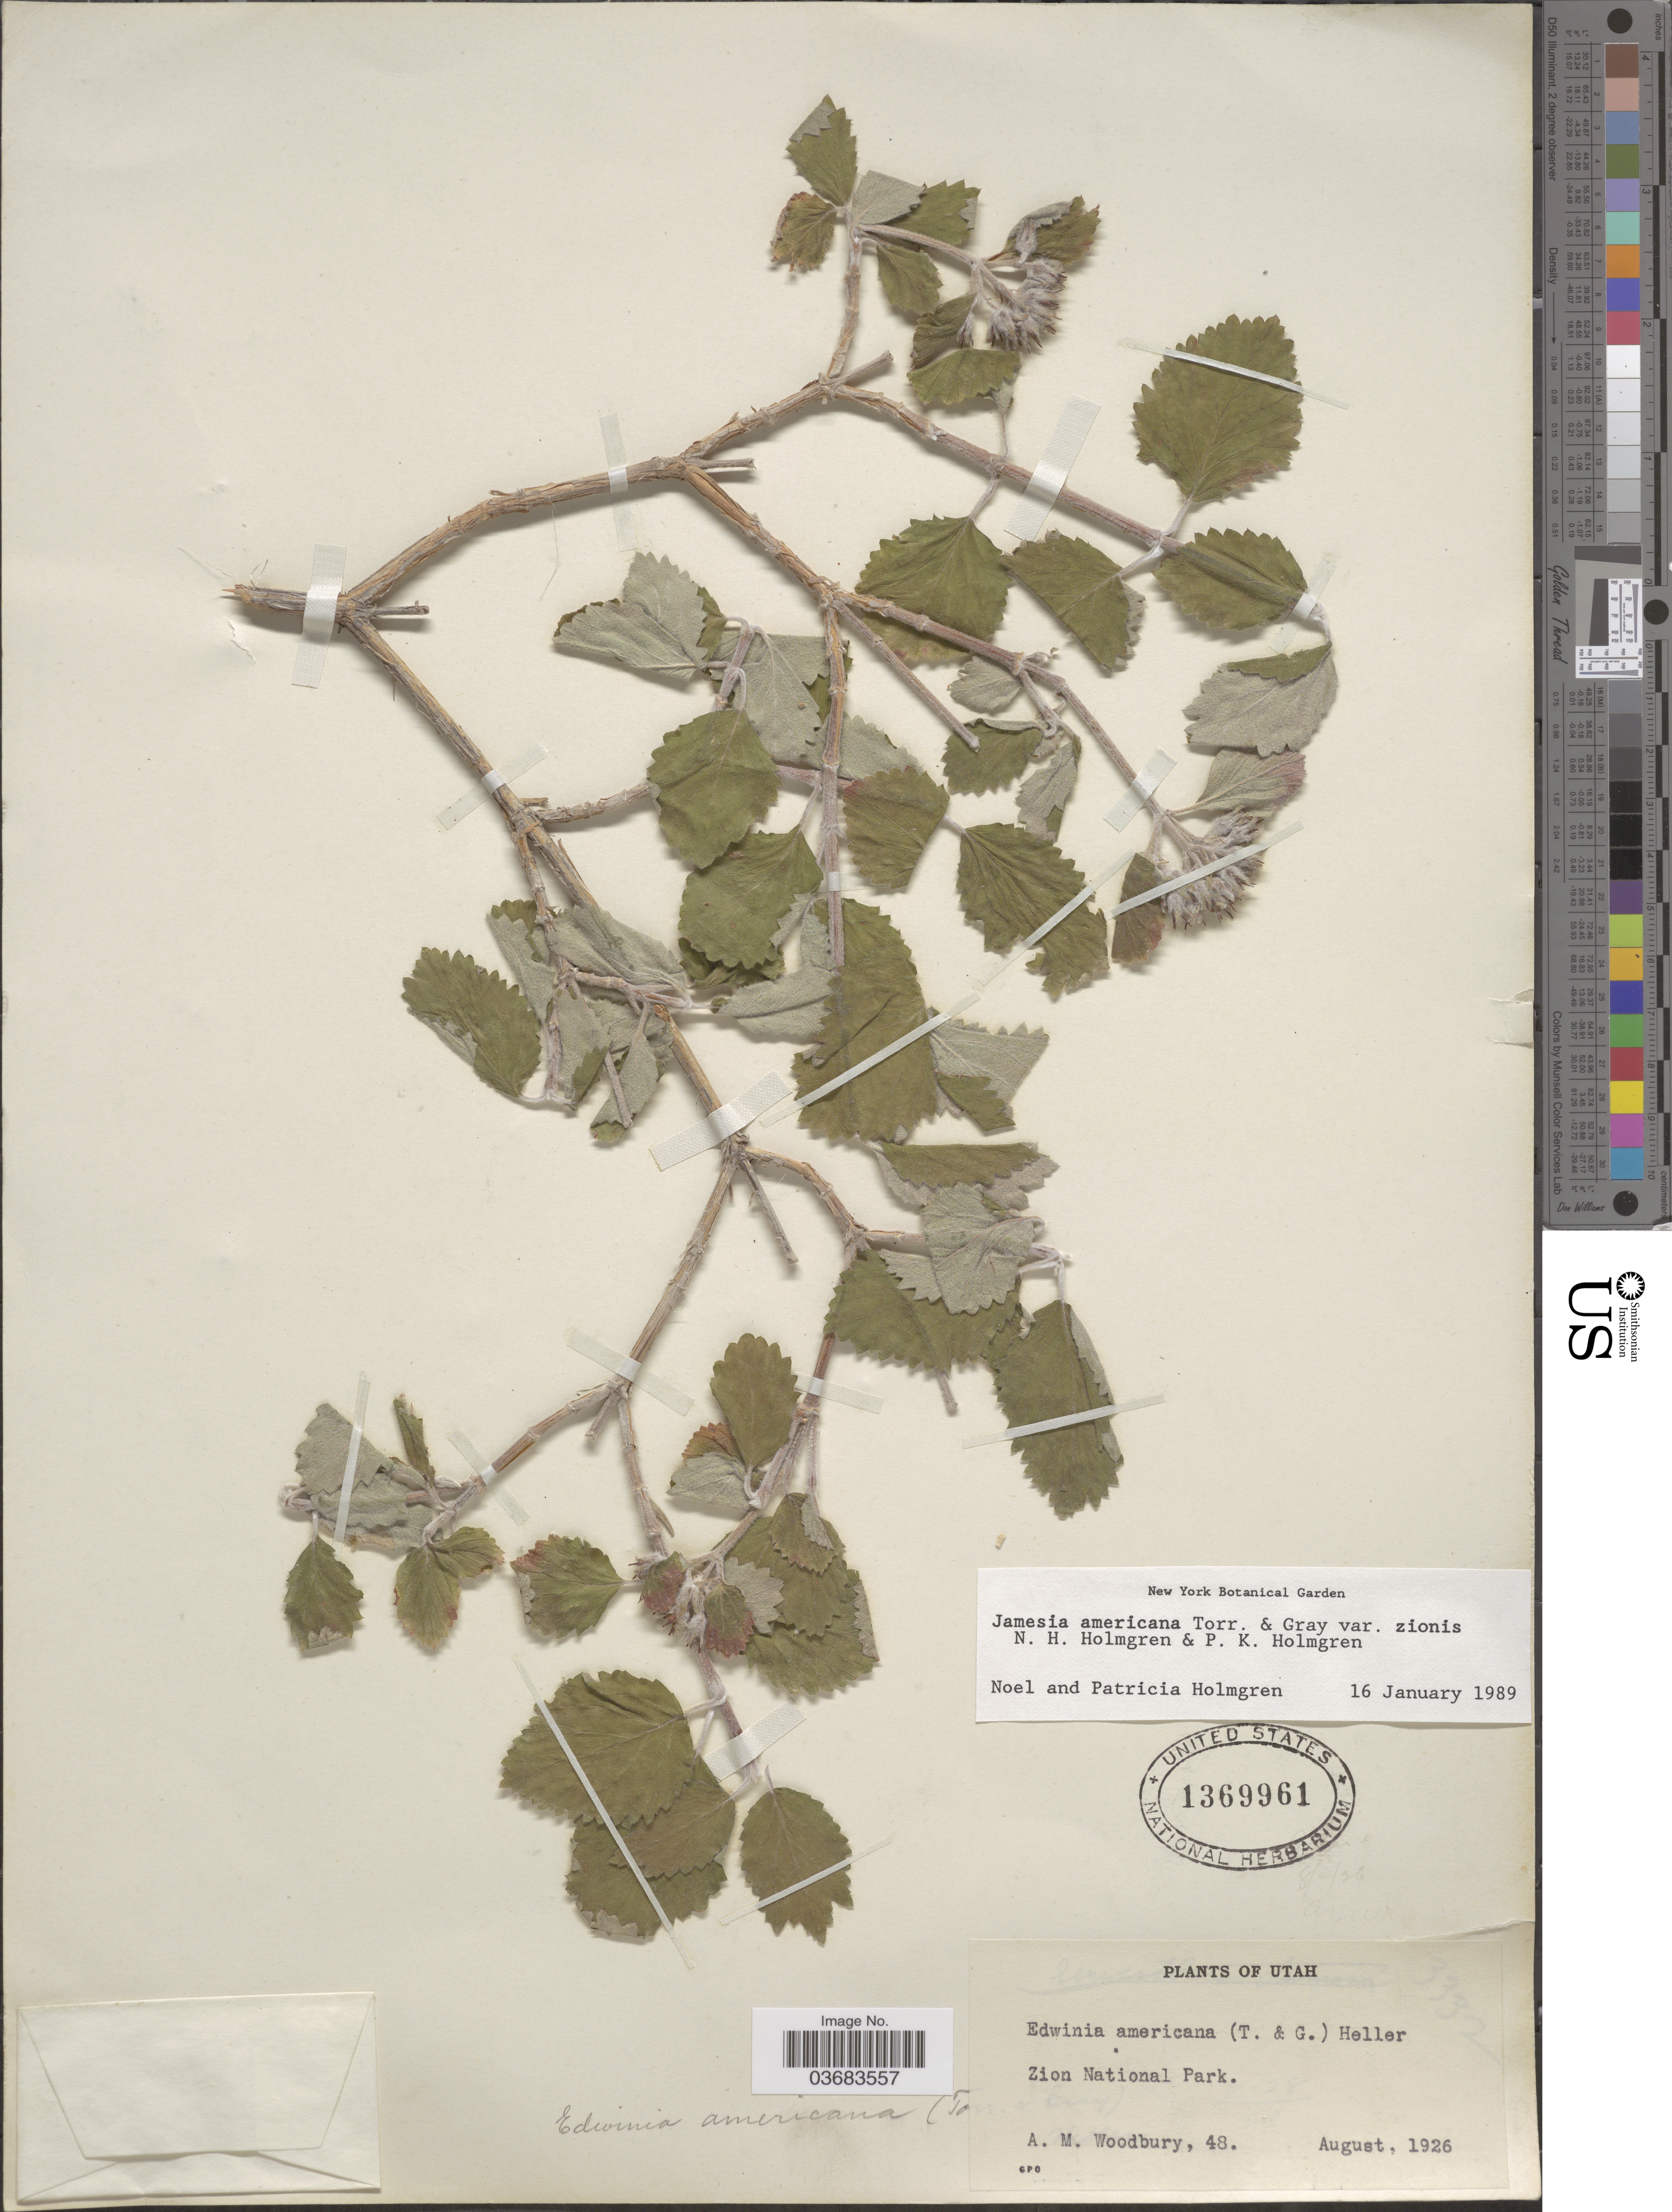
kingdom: Plantae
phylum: Tracheophyta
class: Magnoliopsida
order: Cornales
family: Hydrangeaceae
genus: Edwinia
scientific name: Edwinia americana var. americana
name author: (Torr. & A. Gray) A. Heller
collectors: A. M. Woodbury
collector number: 48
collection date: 1926-08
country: United States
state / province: Utah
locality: Zion National Park.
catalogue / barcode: US 1369961